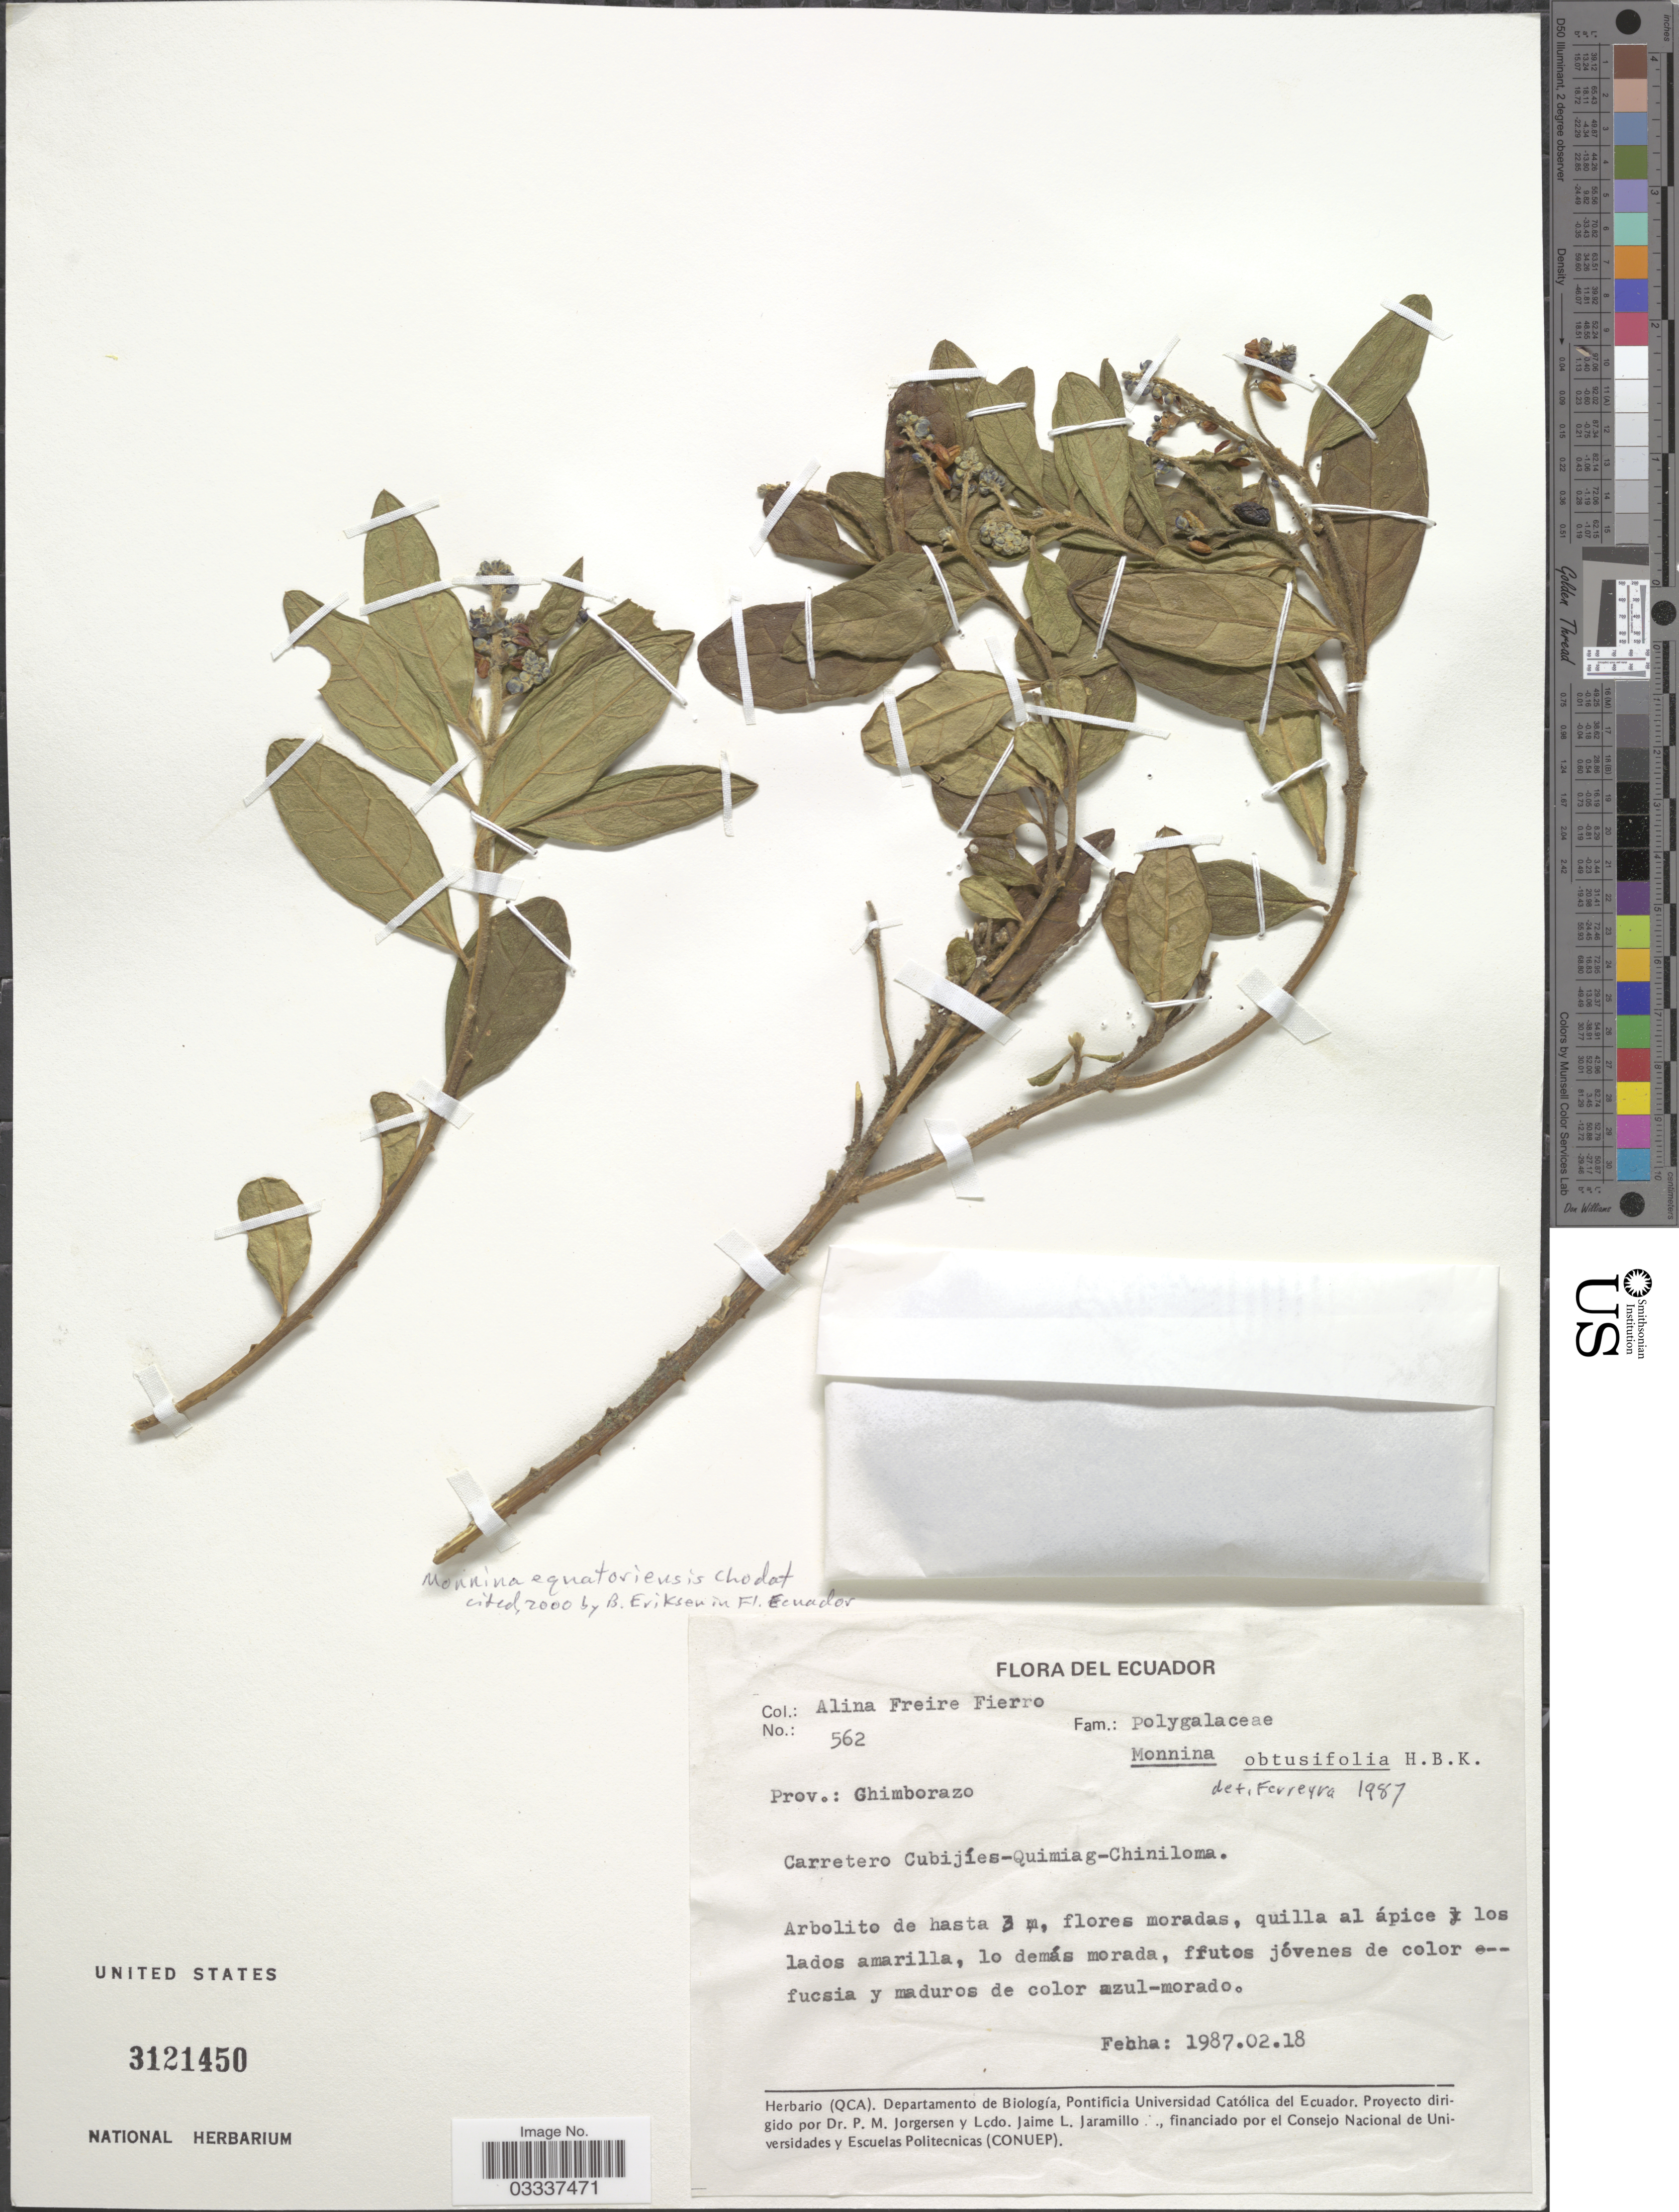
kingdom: Plantae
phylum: Tracheophyta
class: Magnoliopsida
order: Fabales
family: Polygalaceae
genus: Monnina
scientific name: Monnina equatoriensis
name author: Chodat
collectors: A. Freire-Fierro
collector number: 562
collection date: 1987-02-18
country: Ecuador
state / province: Chimborazo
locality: Carretero Cubijíes-Quimiag-Chiniloma.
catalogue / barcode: US 3121450